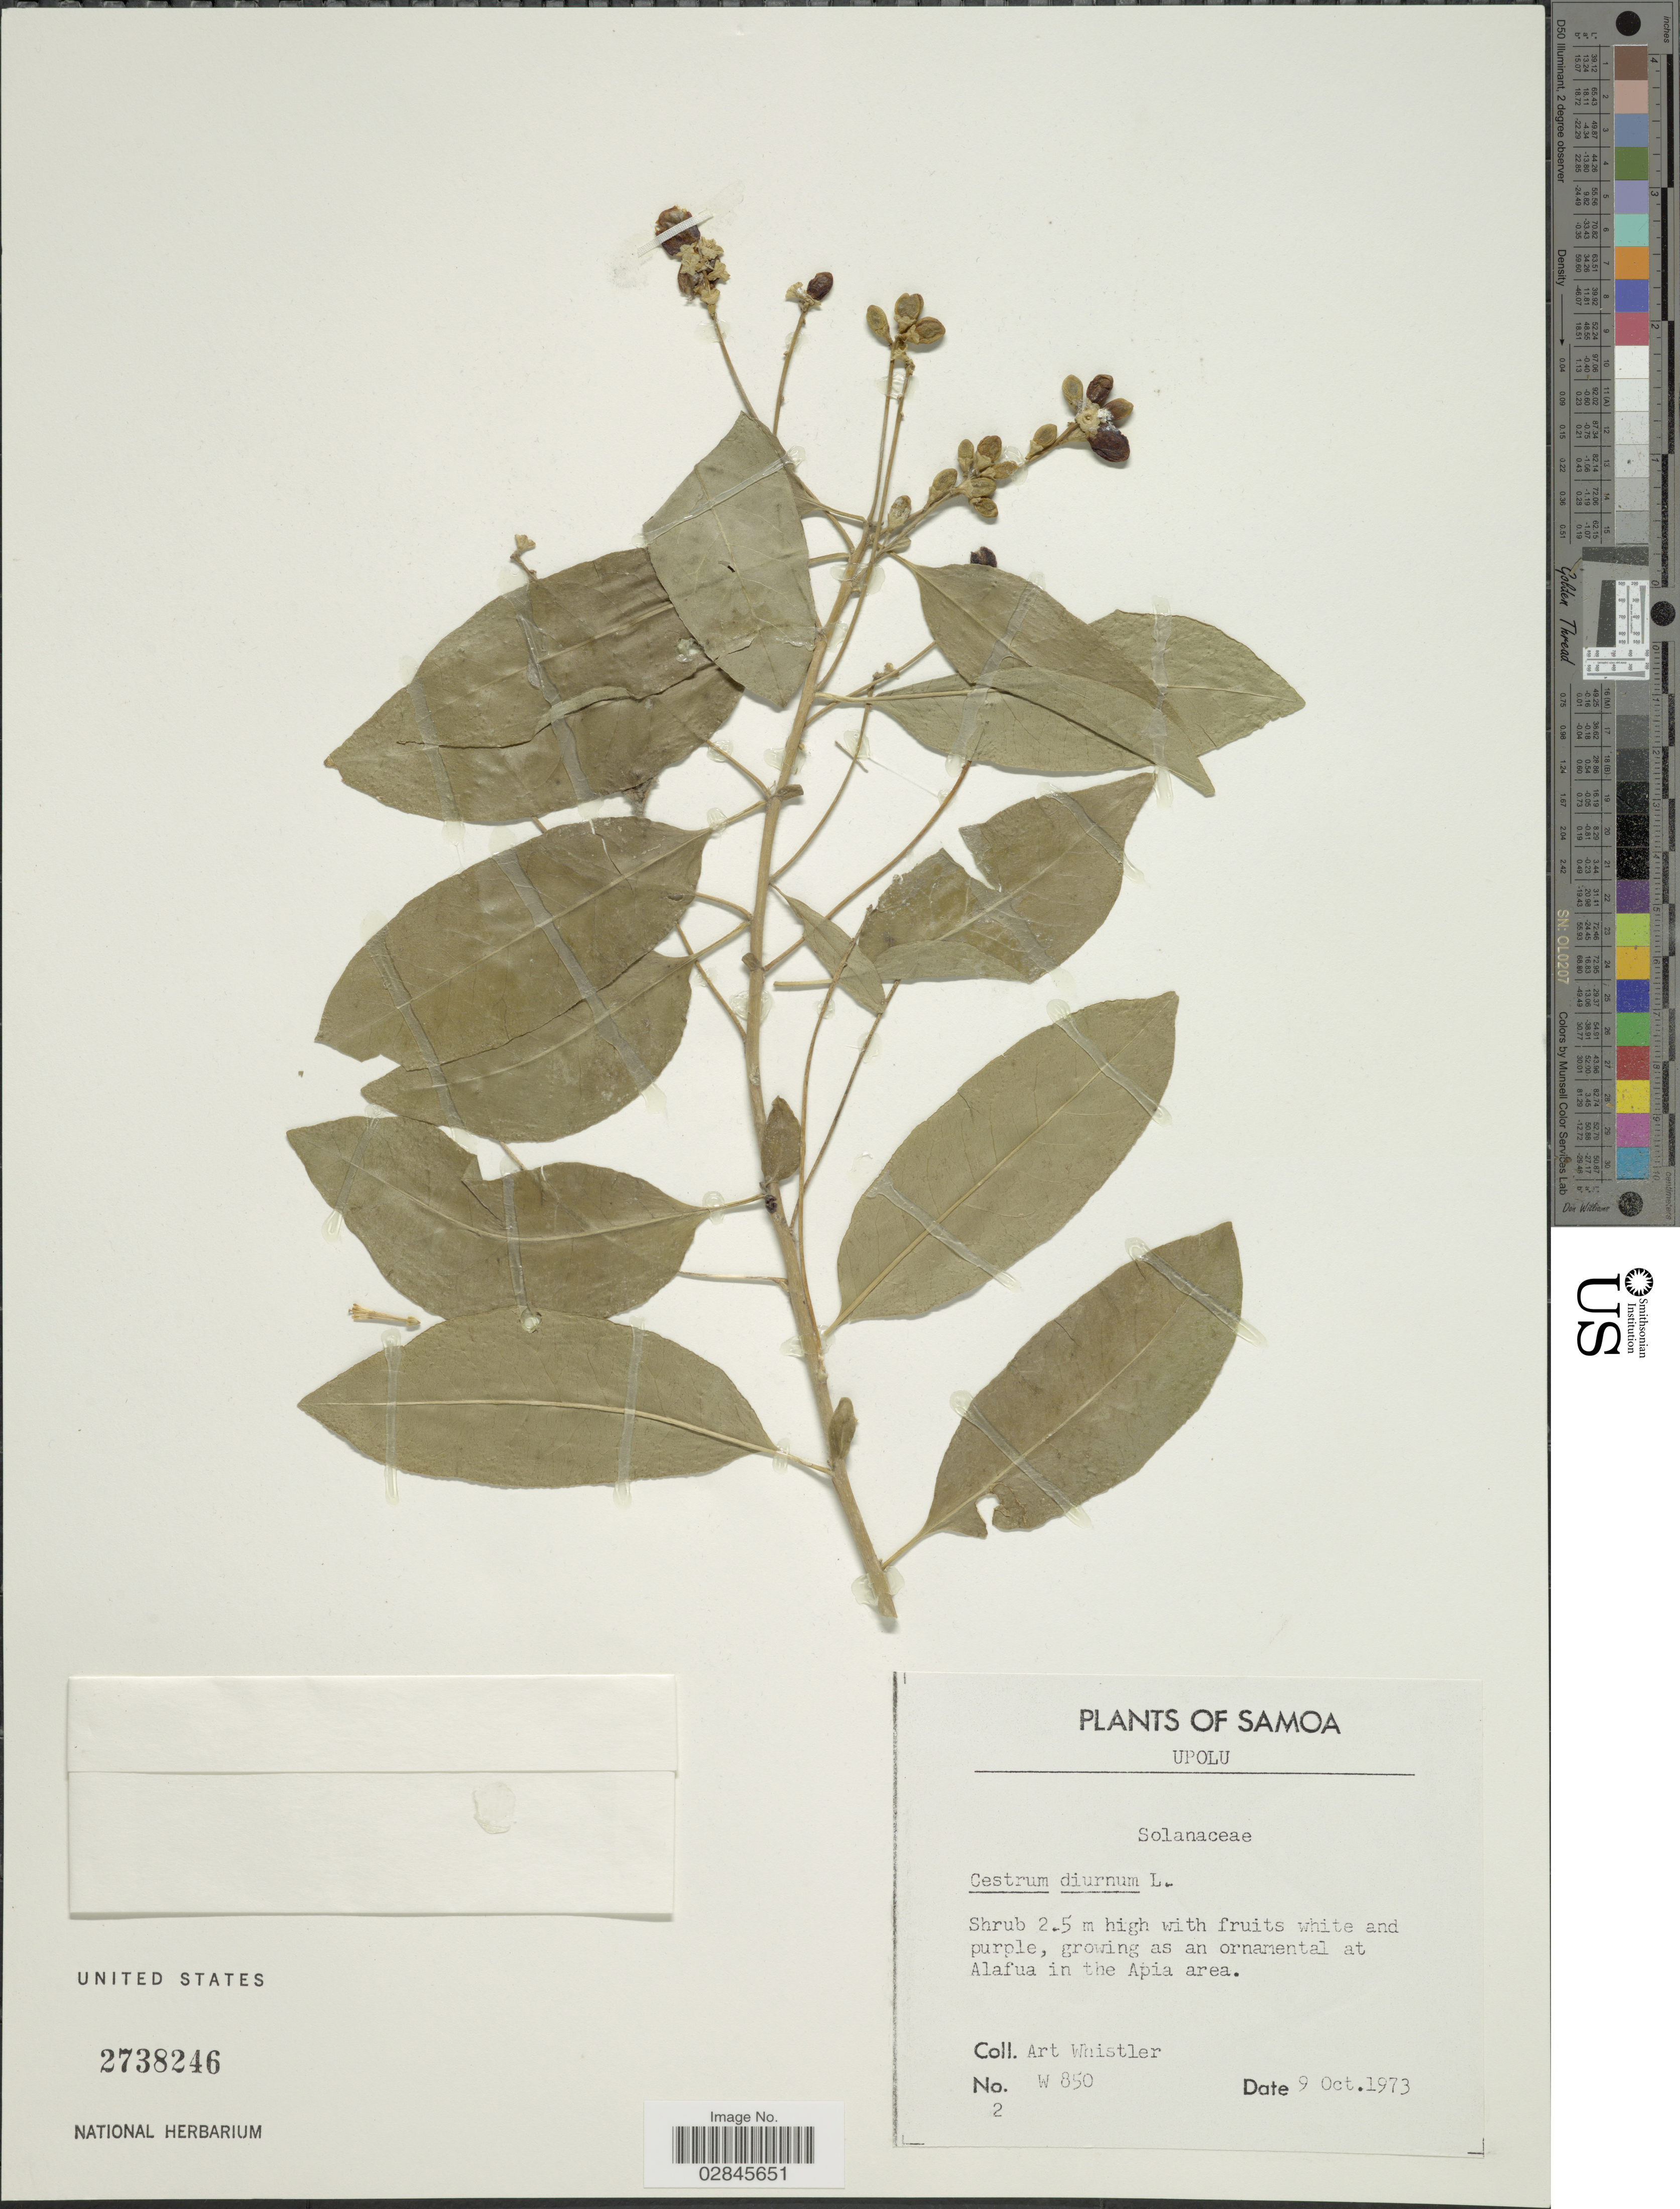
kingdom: Plantae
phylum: Tracheophyta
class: Magnoliopsida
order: Solanales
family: Solanaceae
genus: Cestrum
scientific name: Cestrum diurnum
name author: L.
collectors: A. Whistler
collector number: W850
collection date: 1973-10-09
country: Samoa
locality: Samoa. Upolu. Alafua in the Apia area.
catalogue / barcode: US 2738246